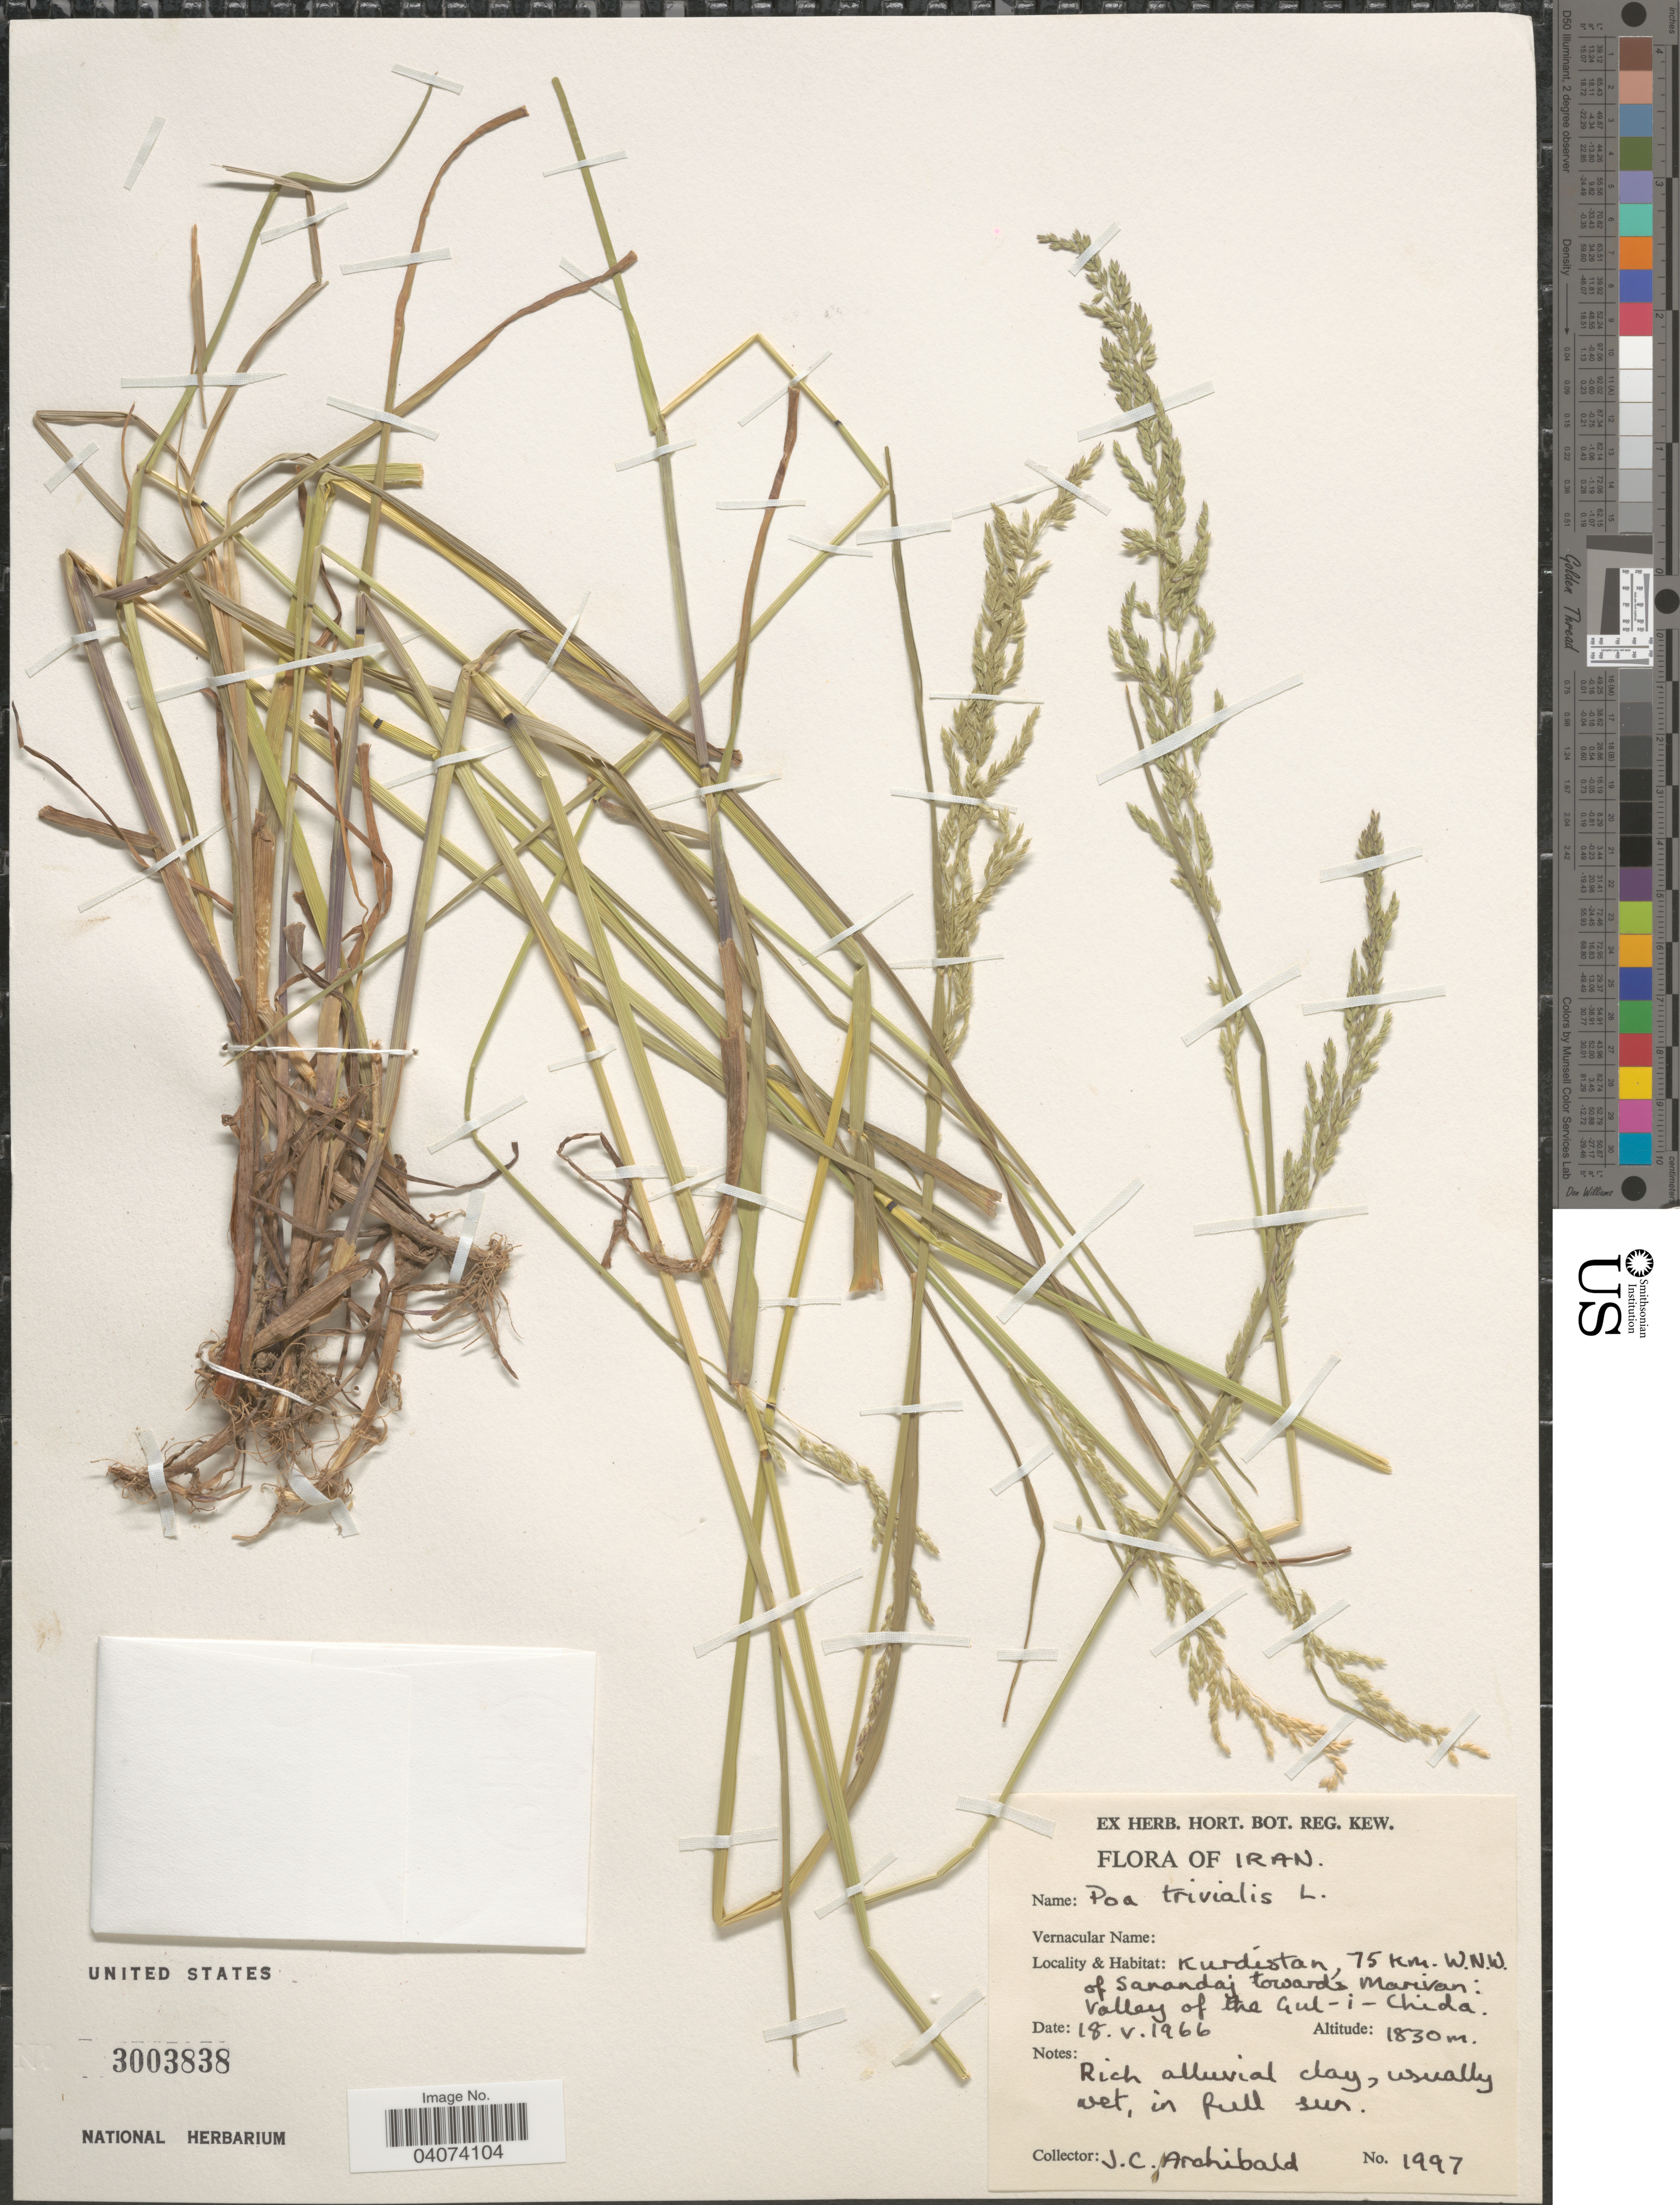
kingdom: Plantae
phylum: Tracheophyta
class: Liliopsida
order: Poales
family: Poaceae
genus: Poa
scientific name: Poa trivialis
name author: L.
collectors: J. Archibald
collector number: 1997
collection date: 1966-05-18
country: Iran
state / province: Kurdistan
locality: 75 km. W.N.W. of Sarandaj towards Marivan: Valley of the Gul-i-Chida.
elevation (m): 1830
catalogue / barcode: US 3003838